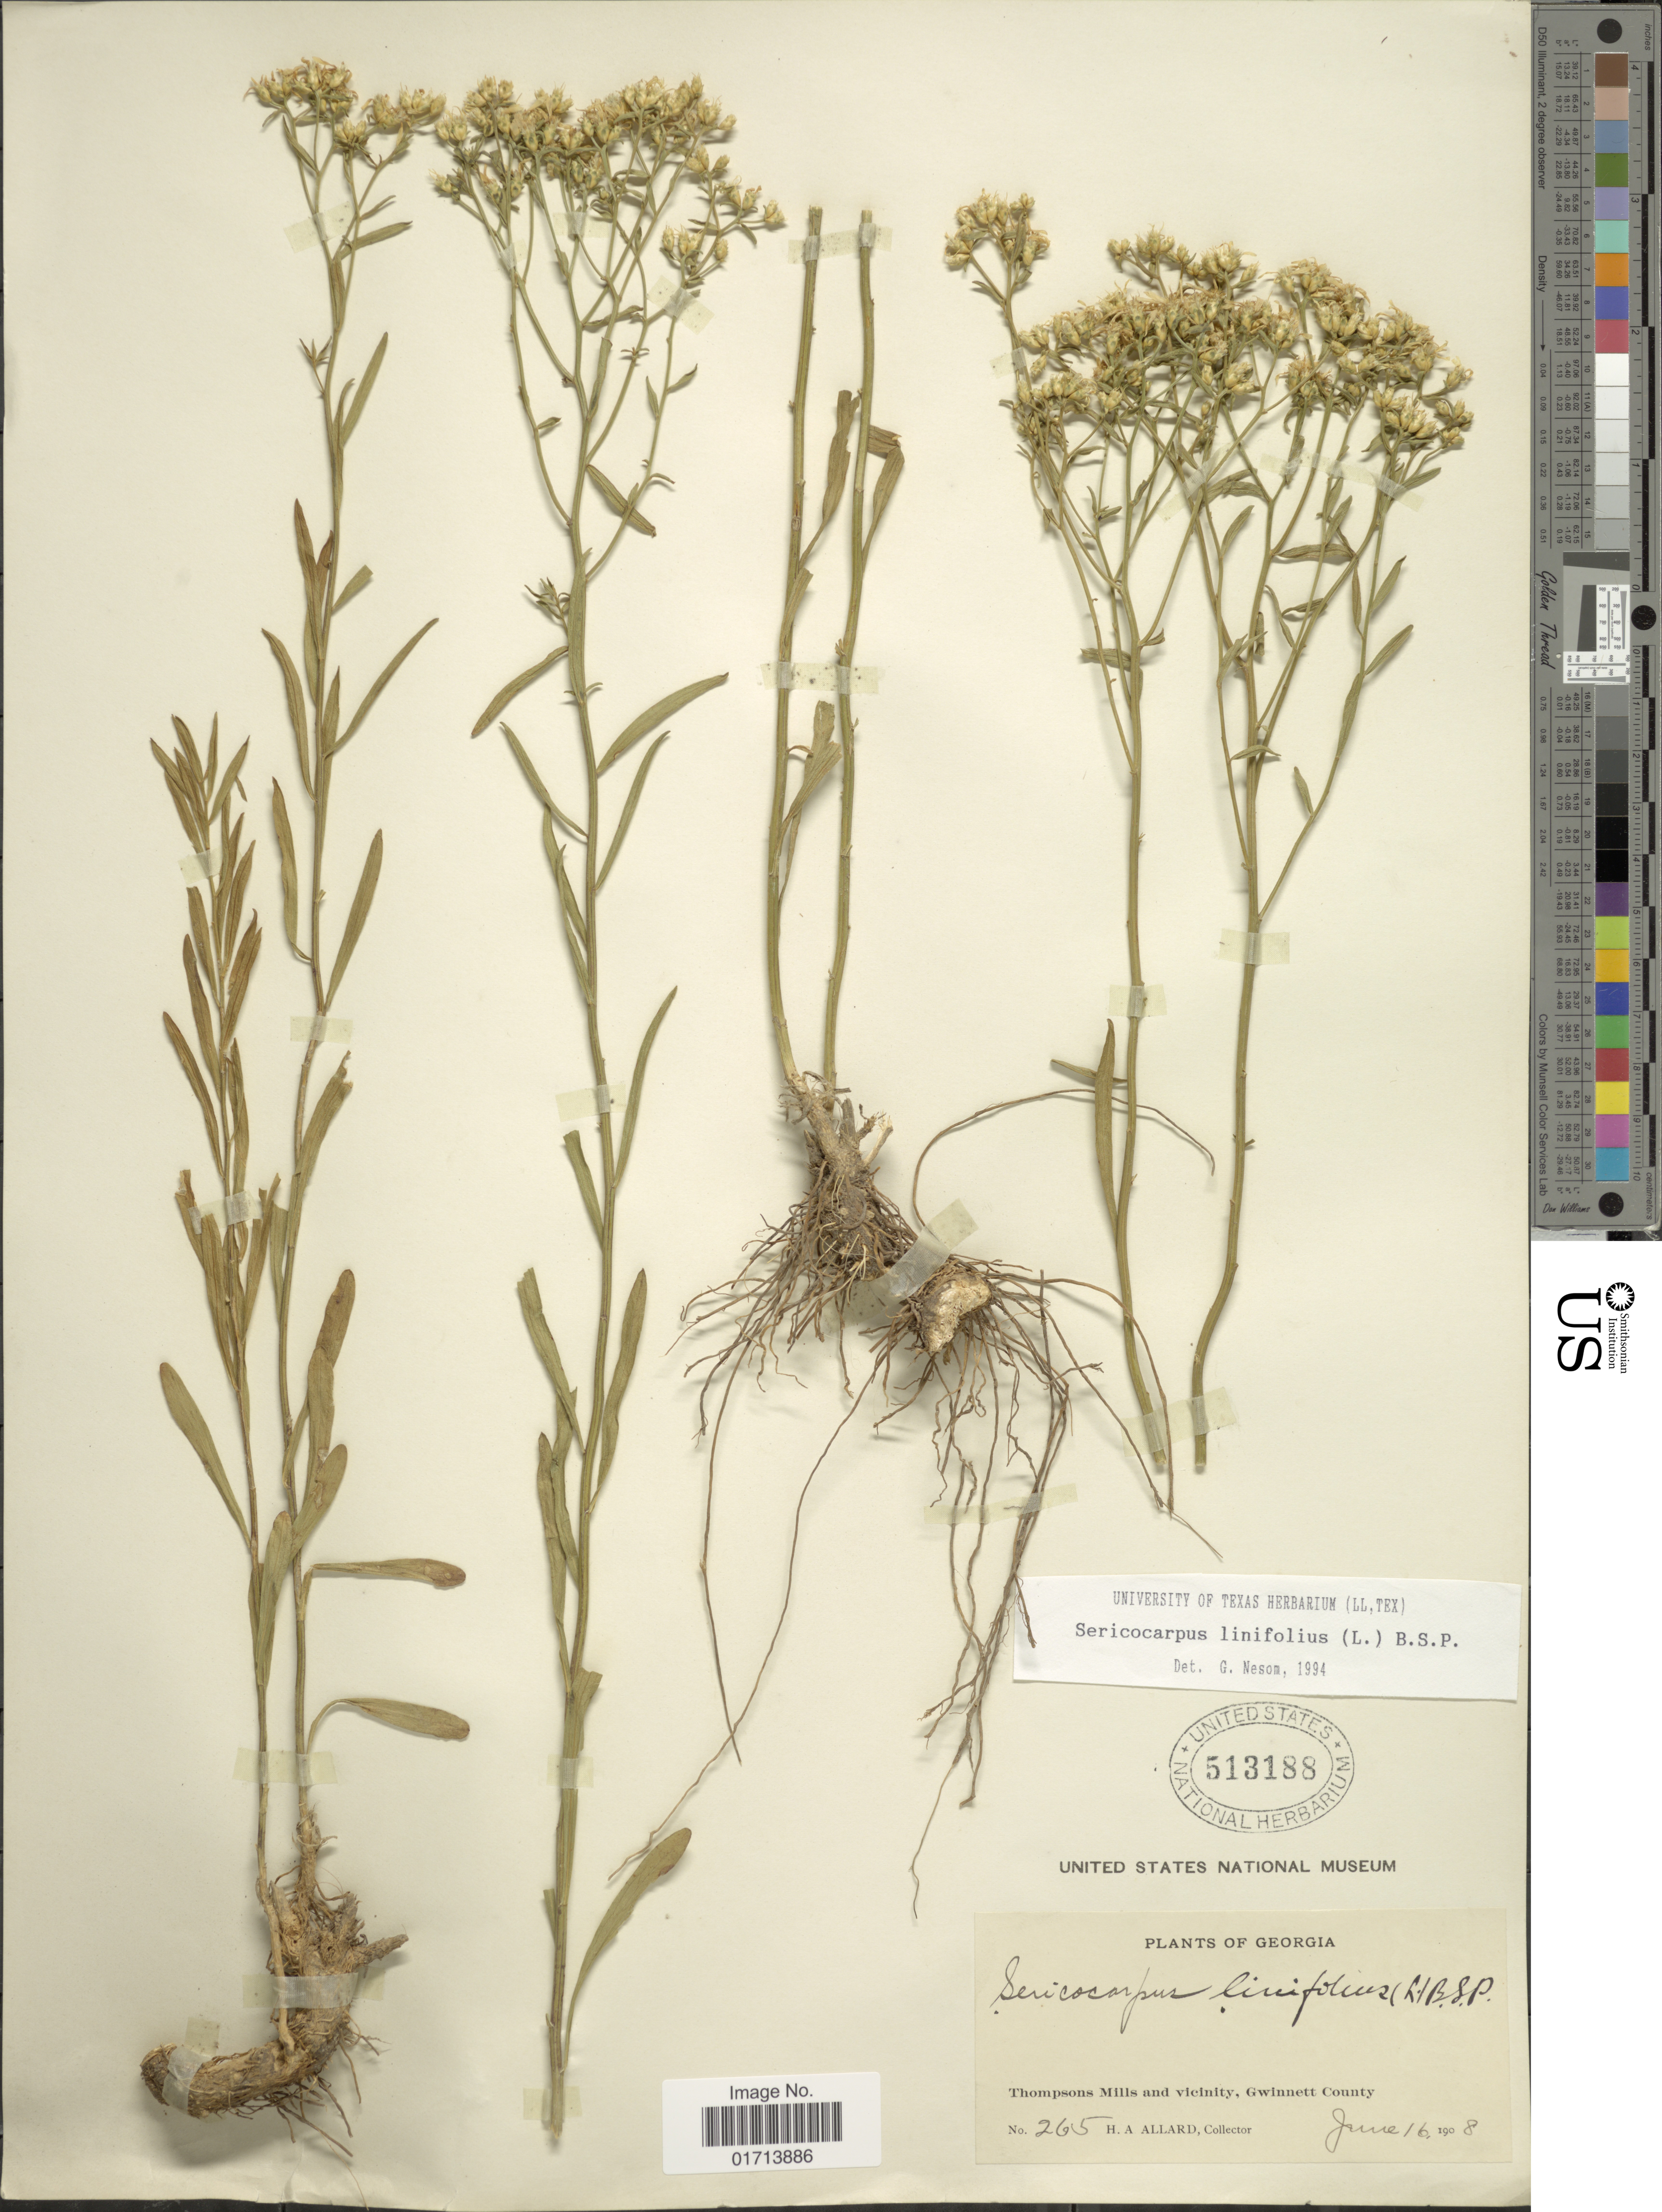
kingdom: Plantae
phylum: Tracheophyta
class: Magnoliopsida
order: Asterales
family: Asteraceae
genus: Sericocarpus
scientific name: Sericocarpus linifolius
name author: (L.) Britton, Stearns & Poggenb.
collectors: H. A. Allard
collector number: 265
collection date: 1908-06-16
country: United States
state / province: Georgia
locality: Thompsons Mills and vicinity, Gwinnett County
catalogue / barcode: US 513188